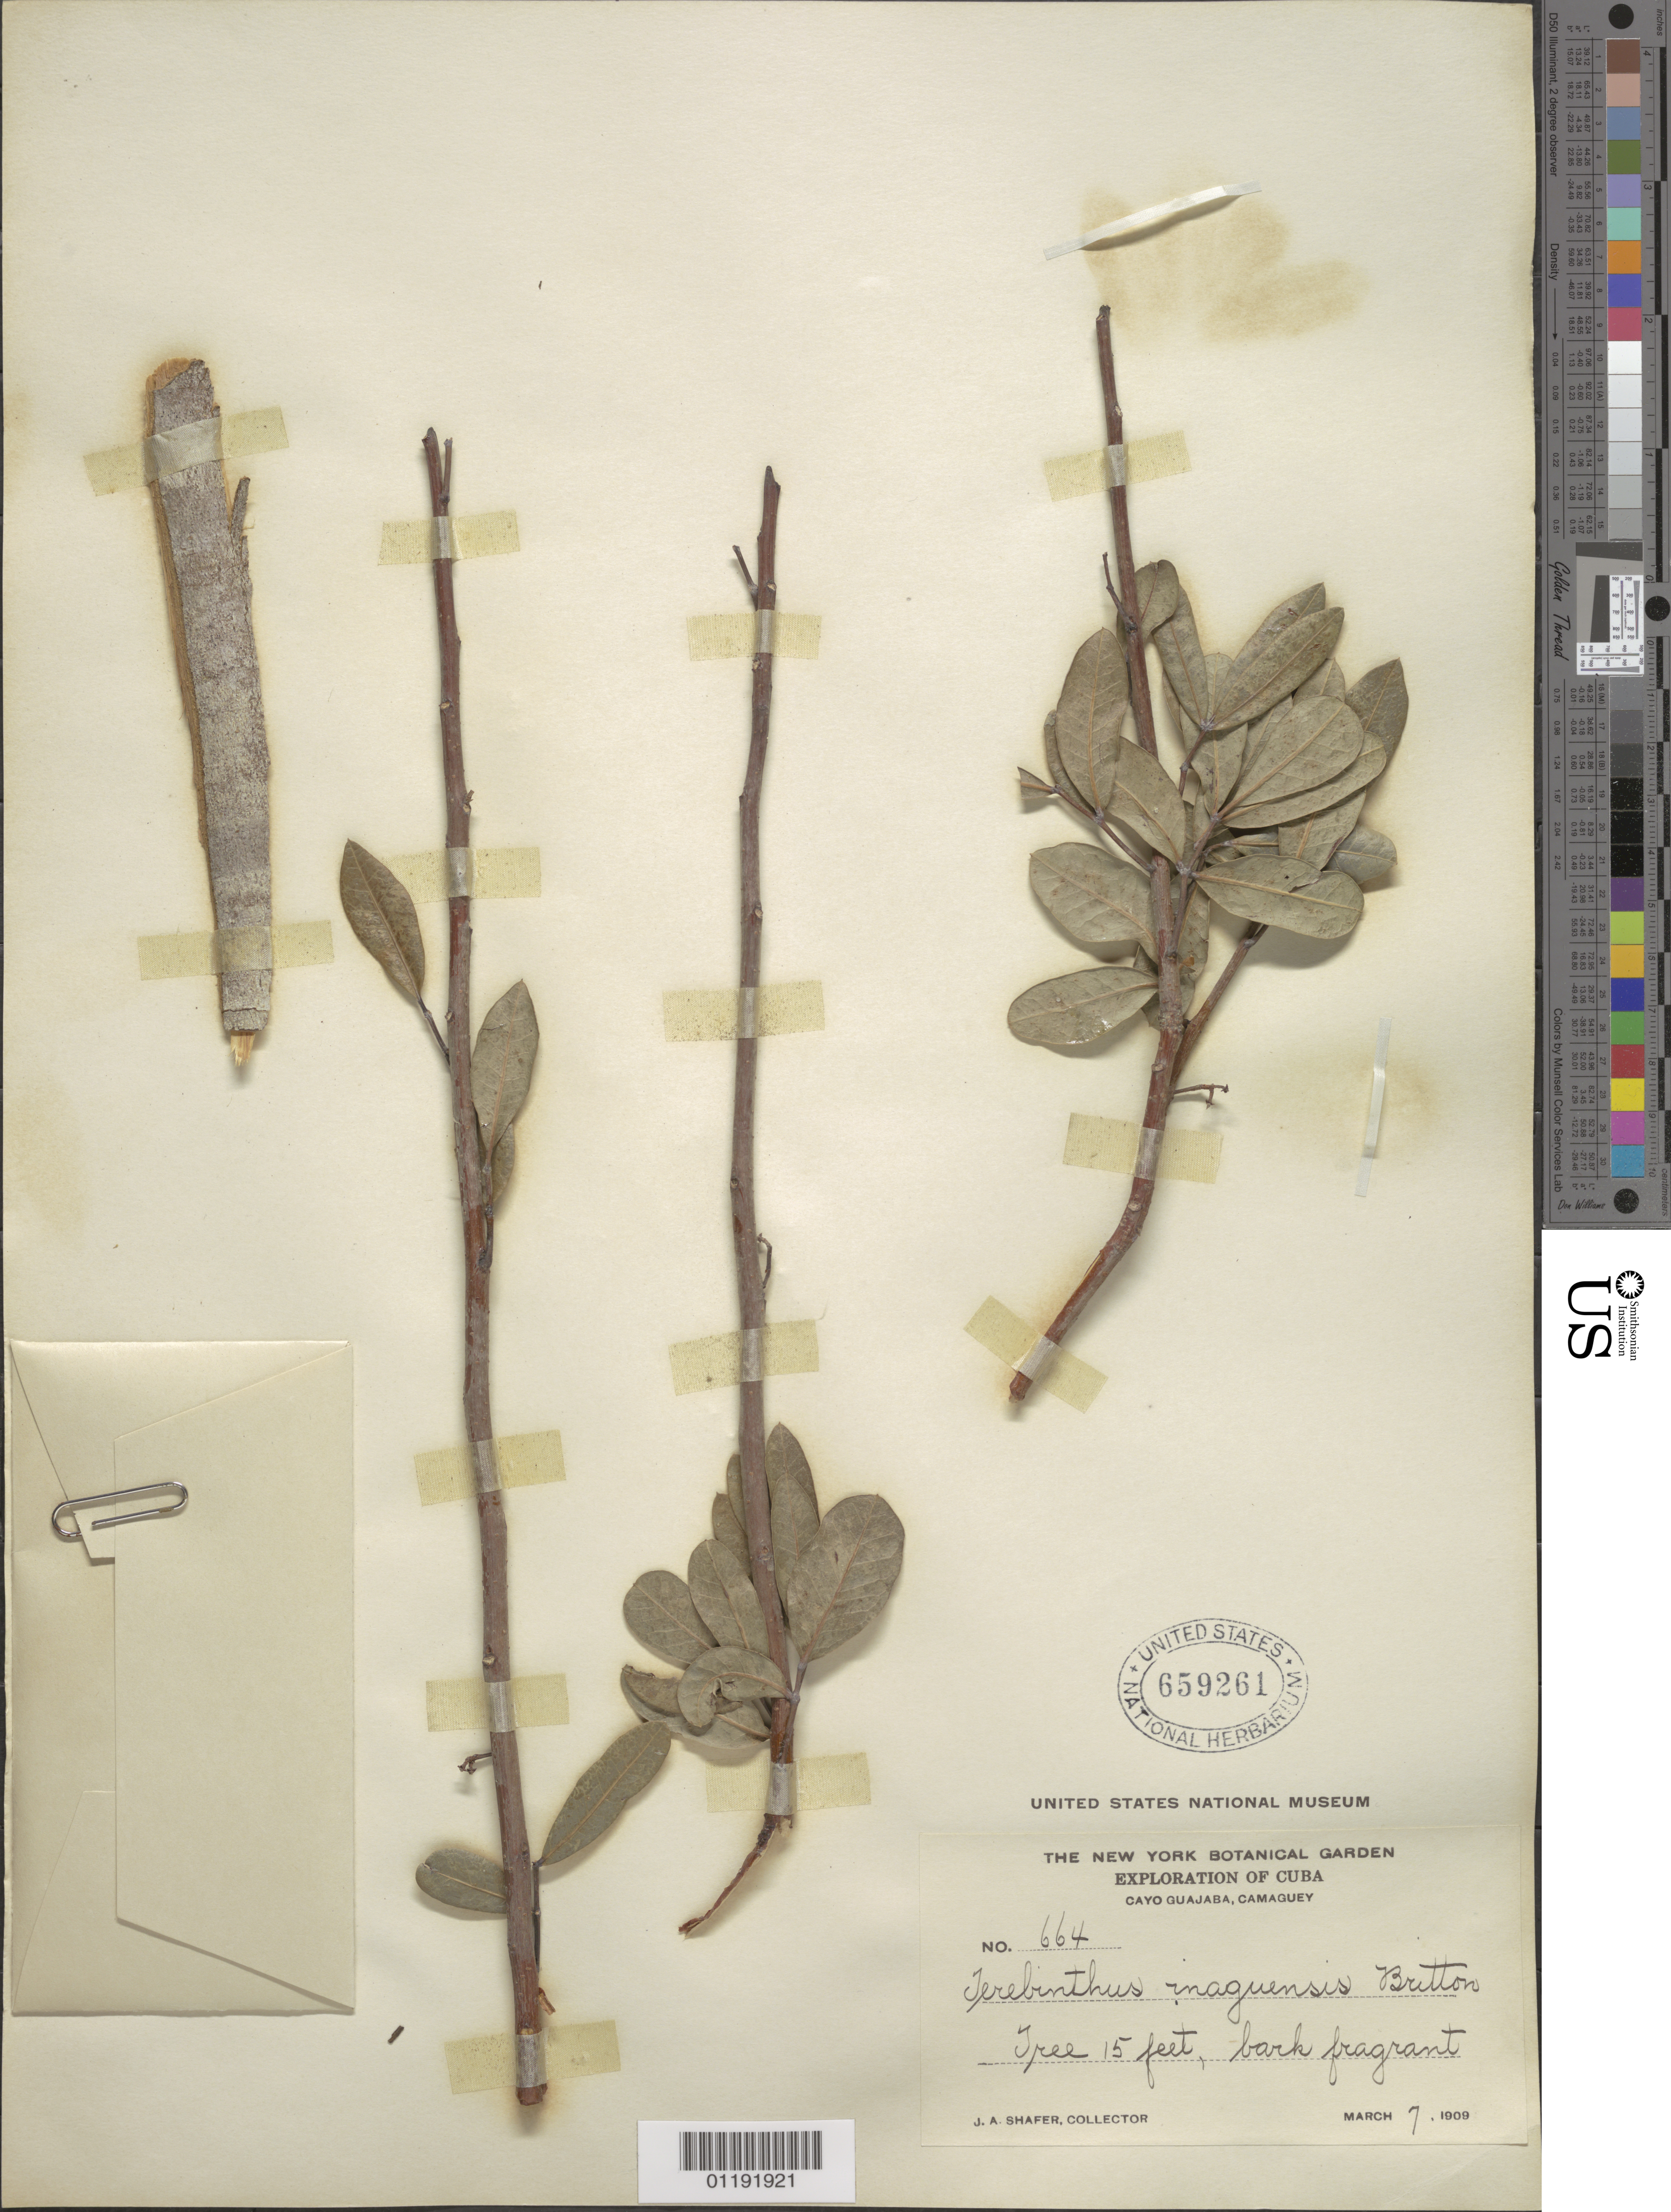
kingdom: Plantae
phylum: Tracheophyta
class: Magnoliopsida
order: Sapindales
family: Burseraceae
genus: Bursera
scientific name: Bursera inaguensis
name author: Britton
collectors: J. A. Shafer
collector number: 664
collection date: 1909-03-07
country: Cuba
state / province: Camagüey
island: Cuba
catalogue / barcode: US 659261